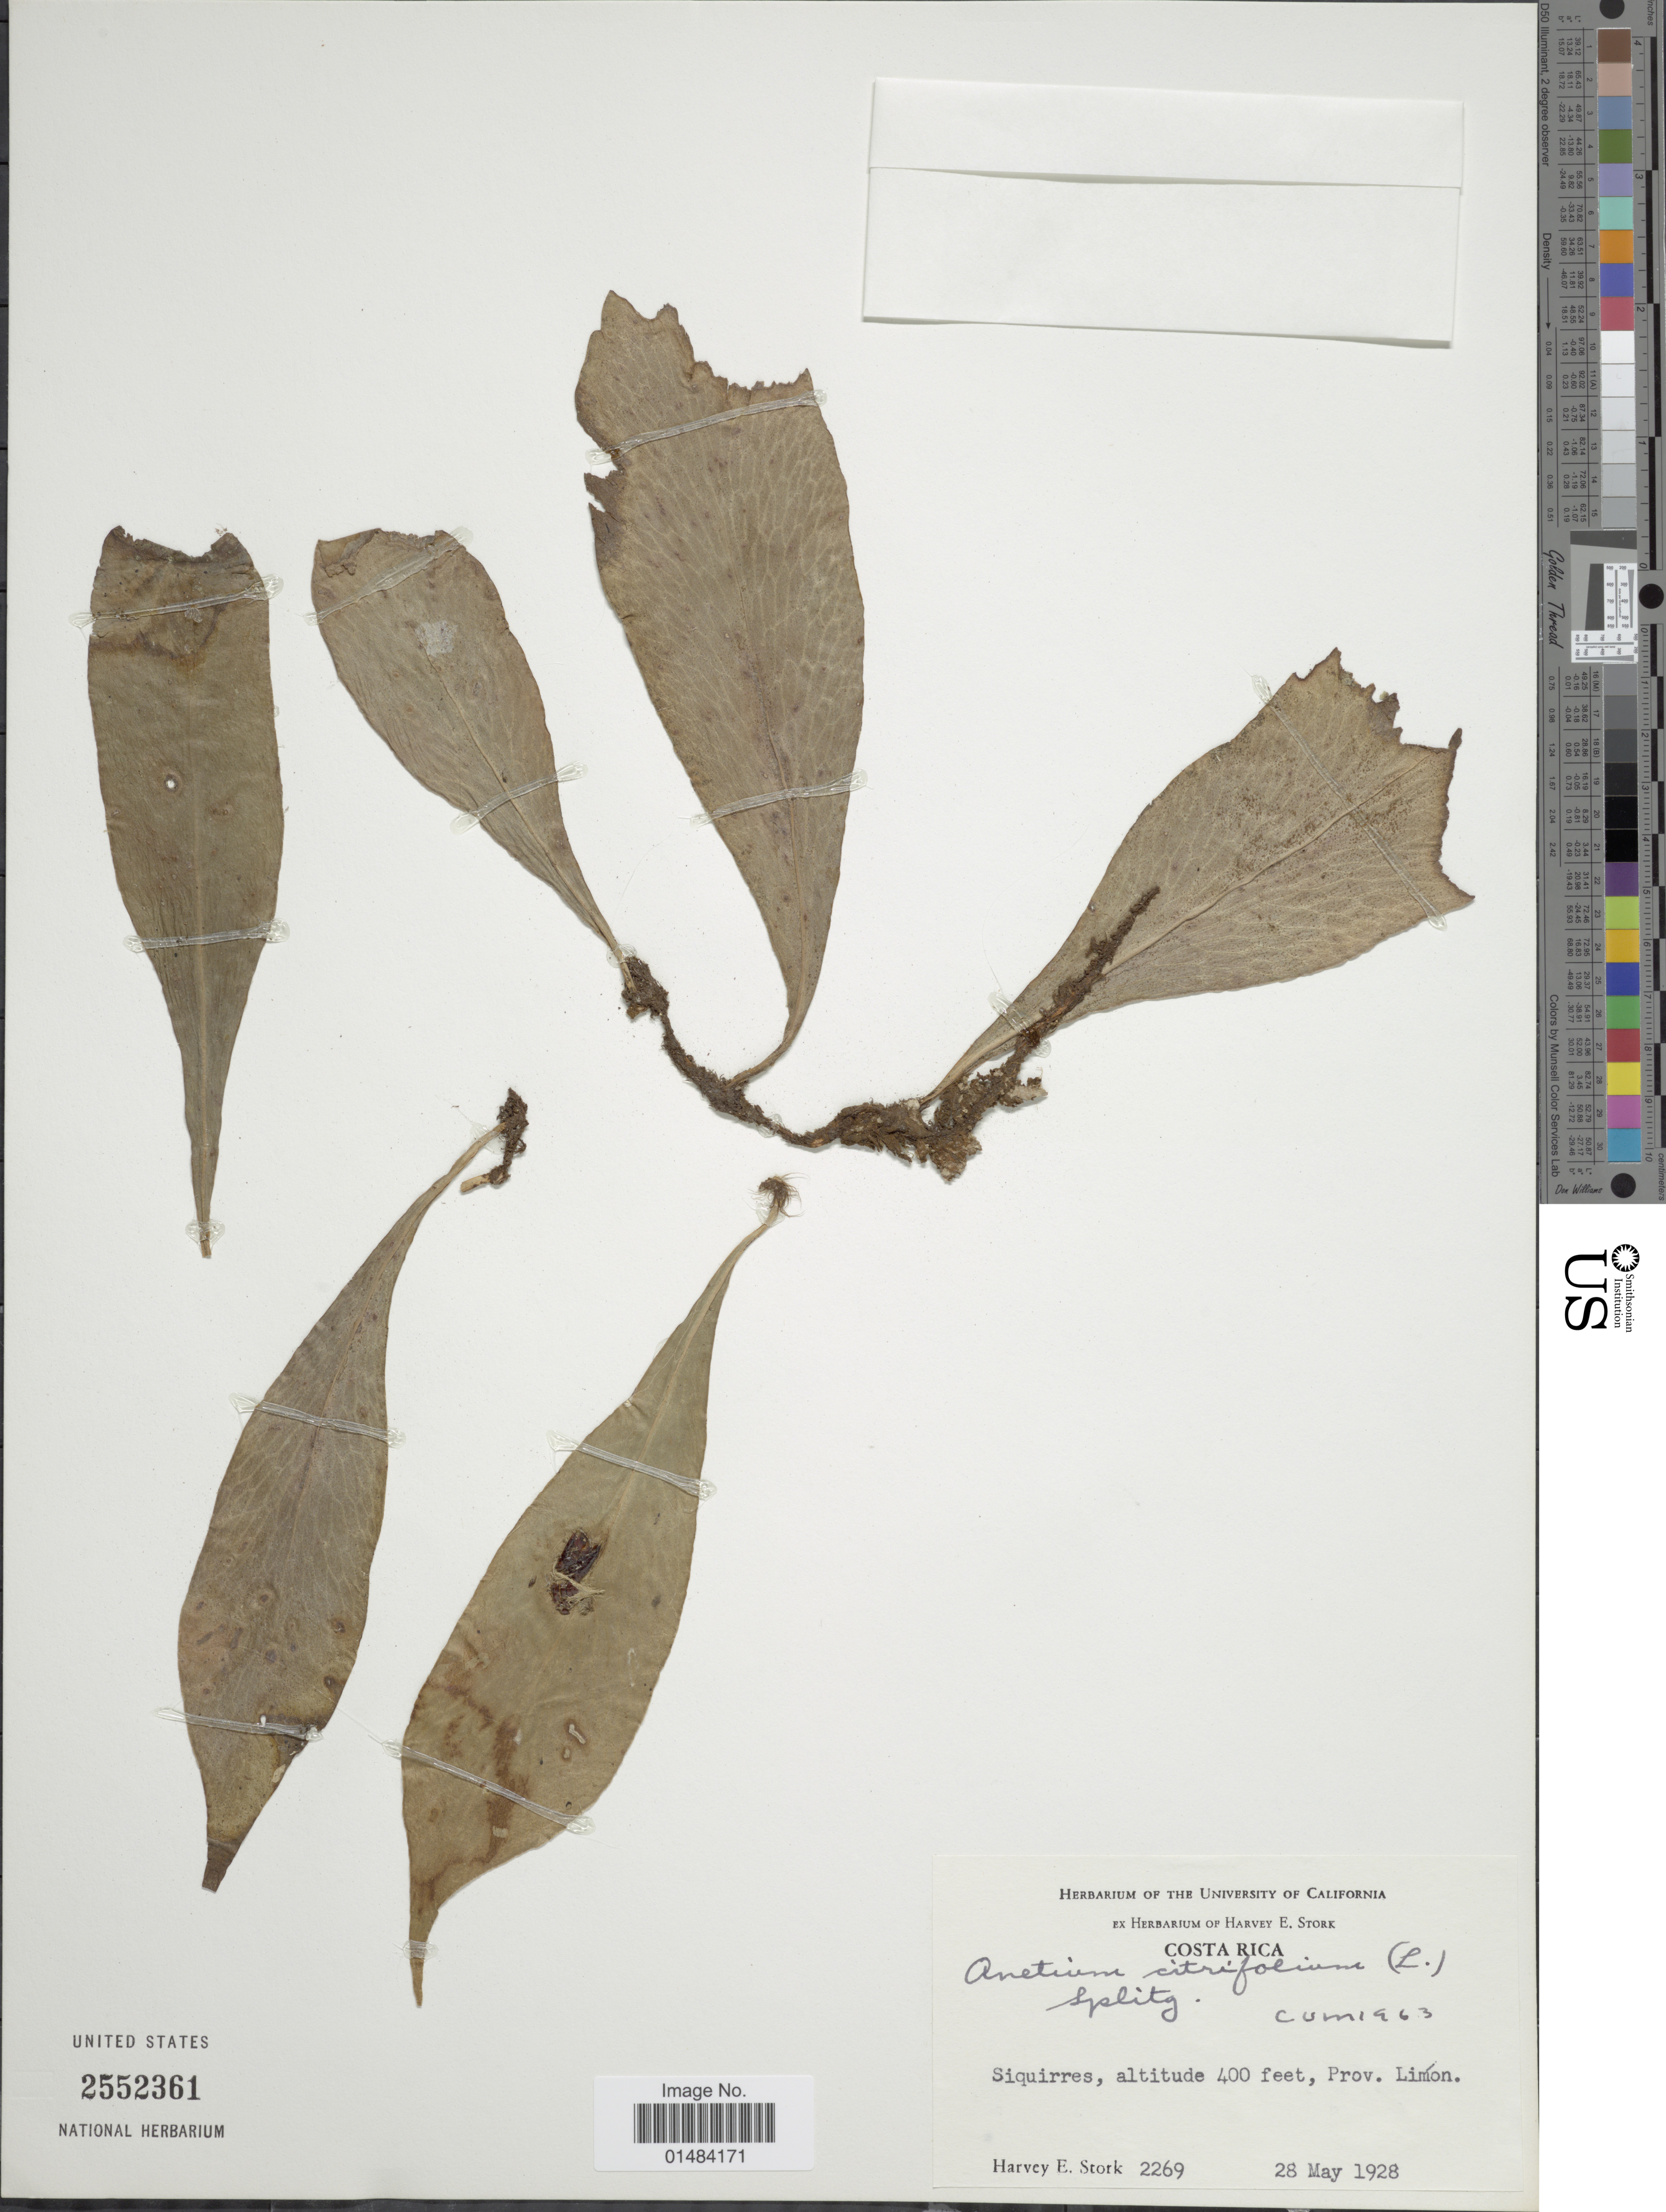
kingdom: Plantae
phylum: Tracheophyta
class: Polypodiopsida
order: Polypodiales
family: Pteridaceae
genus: Anetium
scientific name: Anetium citrifolium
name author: (L.) Splitg.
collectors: H. E. Stork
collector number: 2269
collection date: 1928-05-28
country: Costa Rica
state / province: Limón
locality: Costa Rica, Siquirres, Prov. Limon.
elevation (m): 122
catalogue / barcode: US 2552361